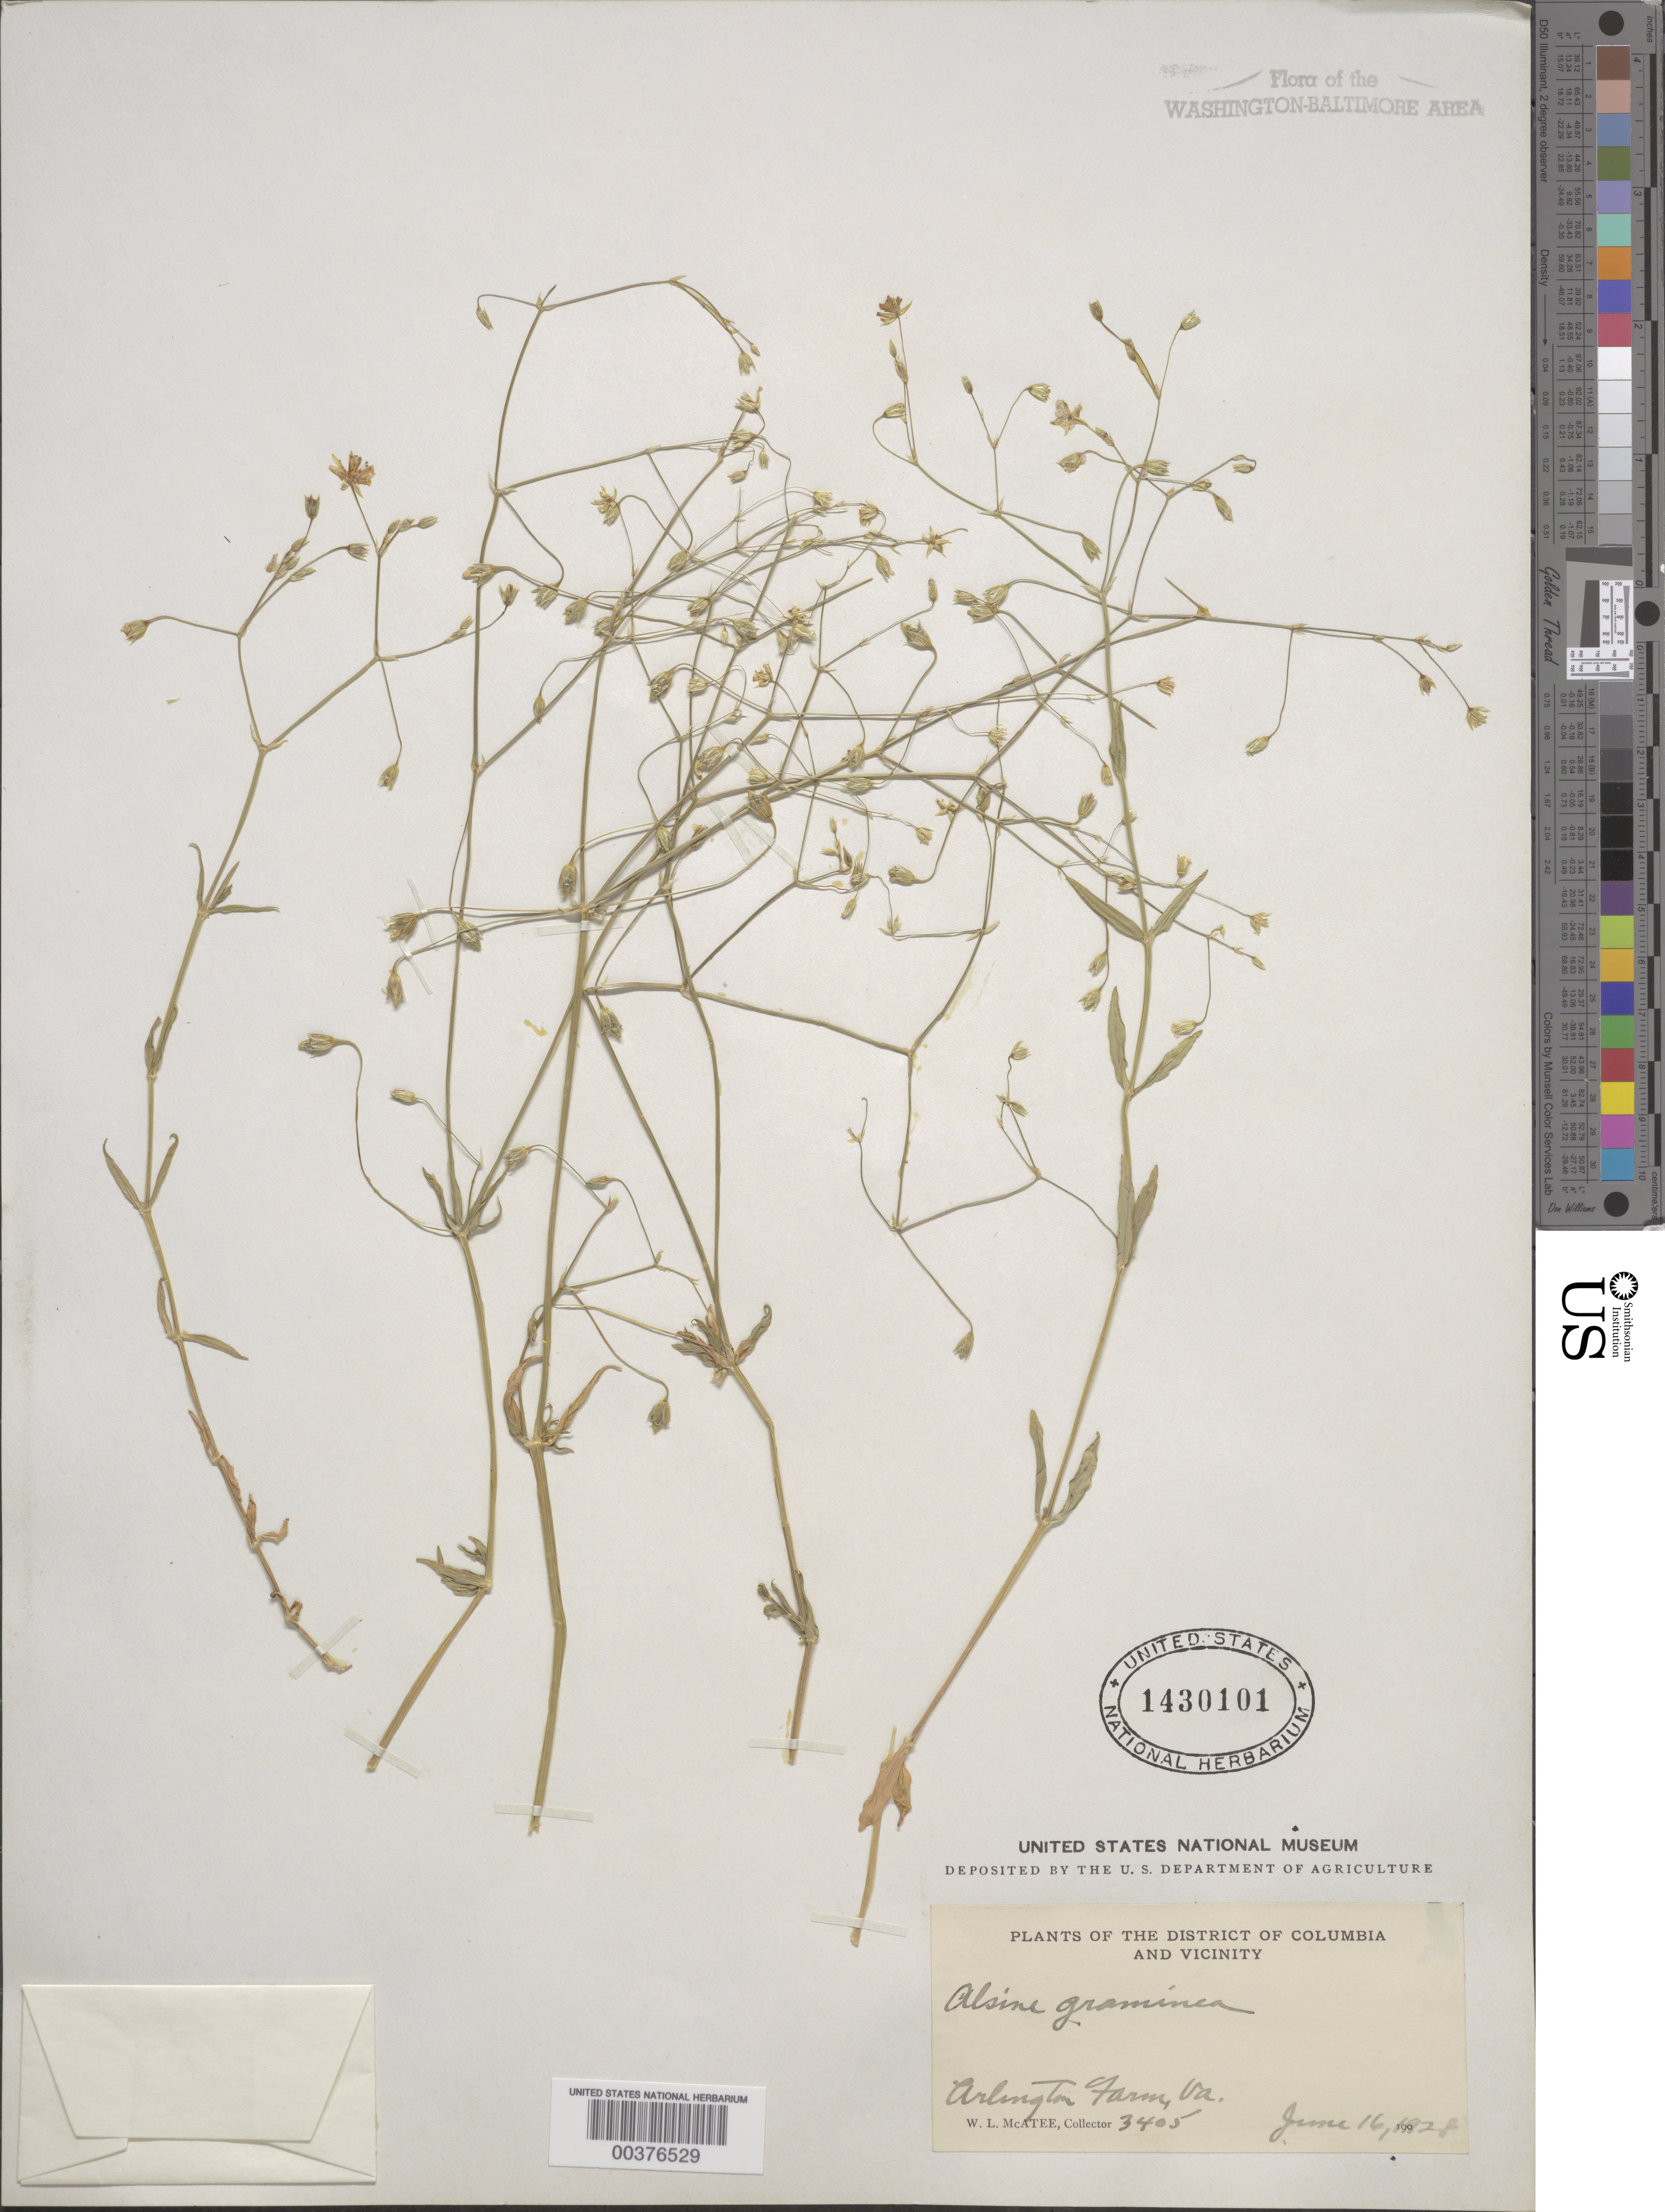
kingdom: Plantae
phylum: Tracheophyta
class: Magnoliopsida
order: Caryophyllales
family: Caryophyllaceae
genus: Stellaria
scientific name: Stellaria graminea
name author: L.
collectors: W. McAtee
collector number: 3405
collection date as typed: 16 Jun 1928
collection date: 1928-06-16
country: United States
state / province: Virginia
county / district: Arlington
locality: Arlington Farm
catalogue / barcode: US 1430101